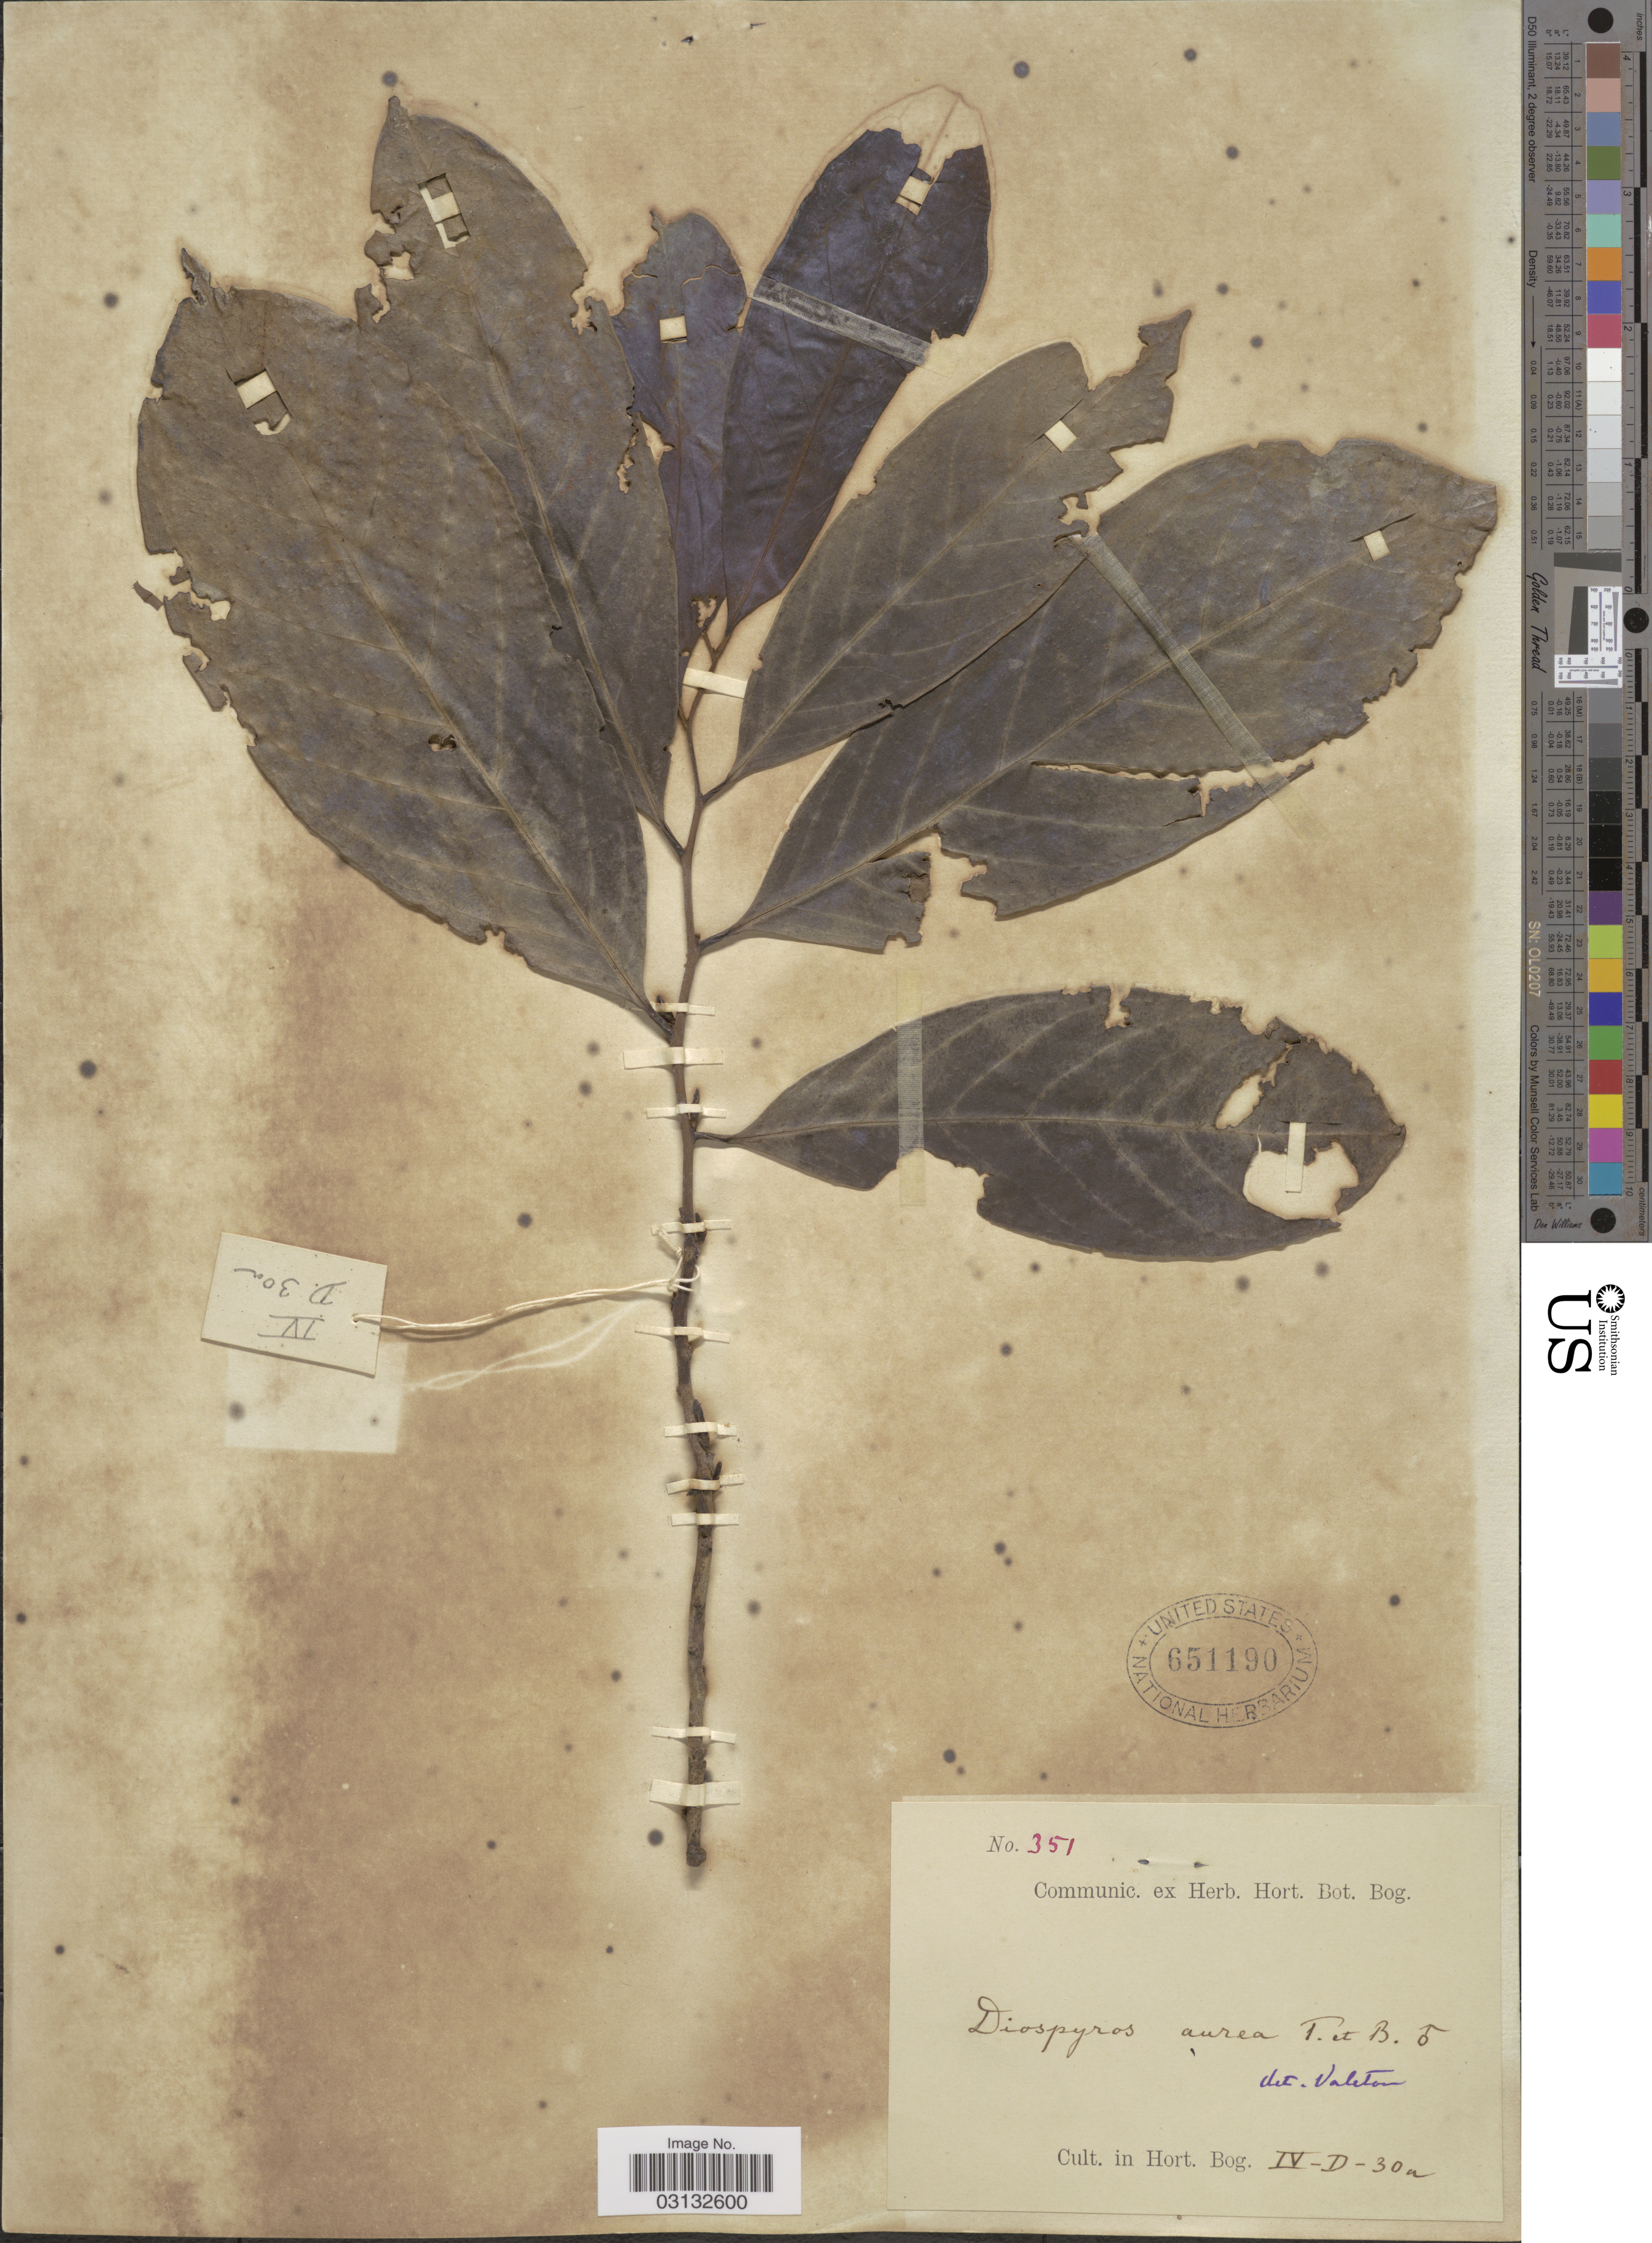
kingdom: Plantae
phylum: Tracheophyta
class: Magnoliopsida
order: Ericales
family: Ebenaceae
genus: Diospyros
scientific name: Diospyros aurea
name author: Teijsm. & Binn.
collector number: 351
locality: Cult. in Hort. Bog. IV-D-30a [interpreted].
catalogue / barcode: US 651190